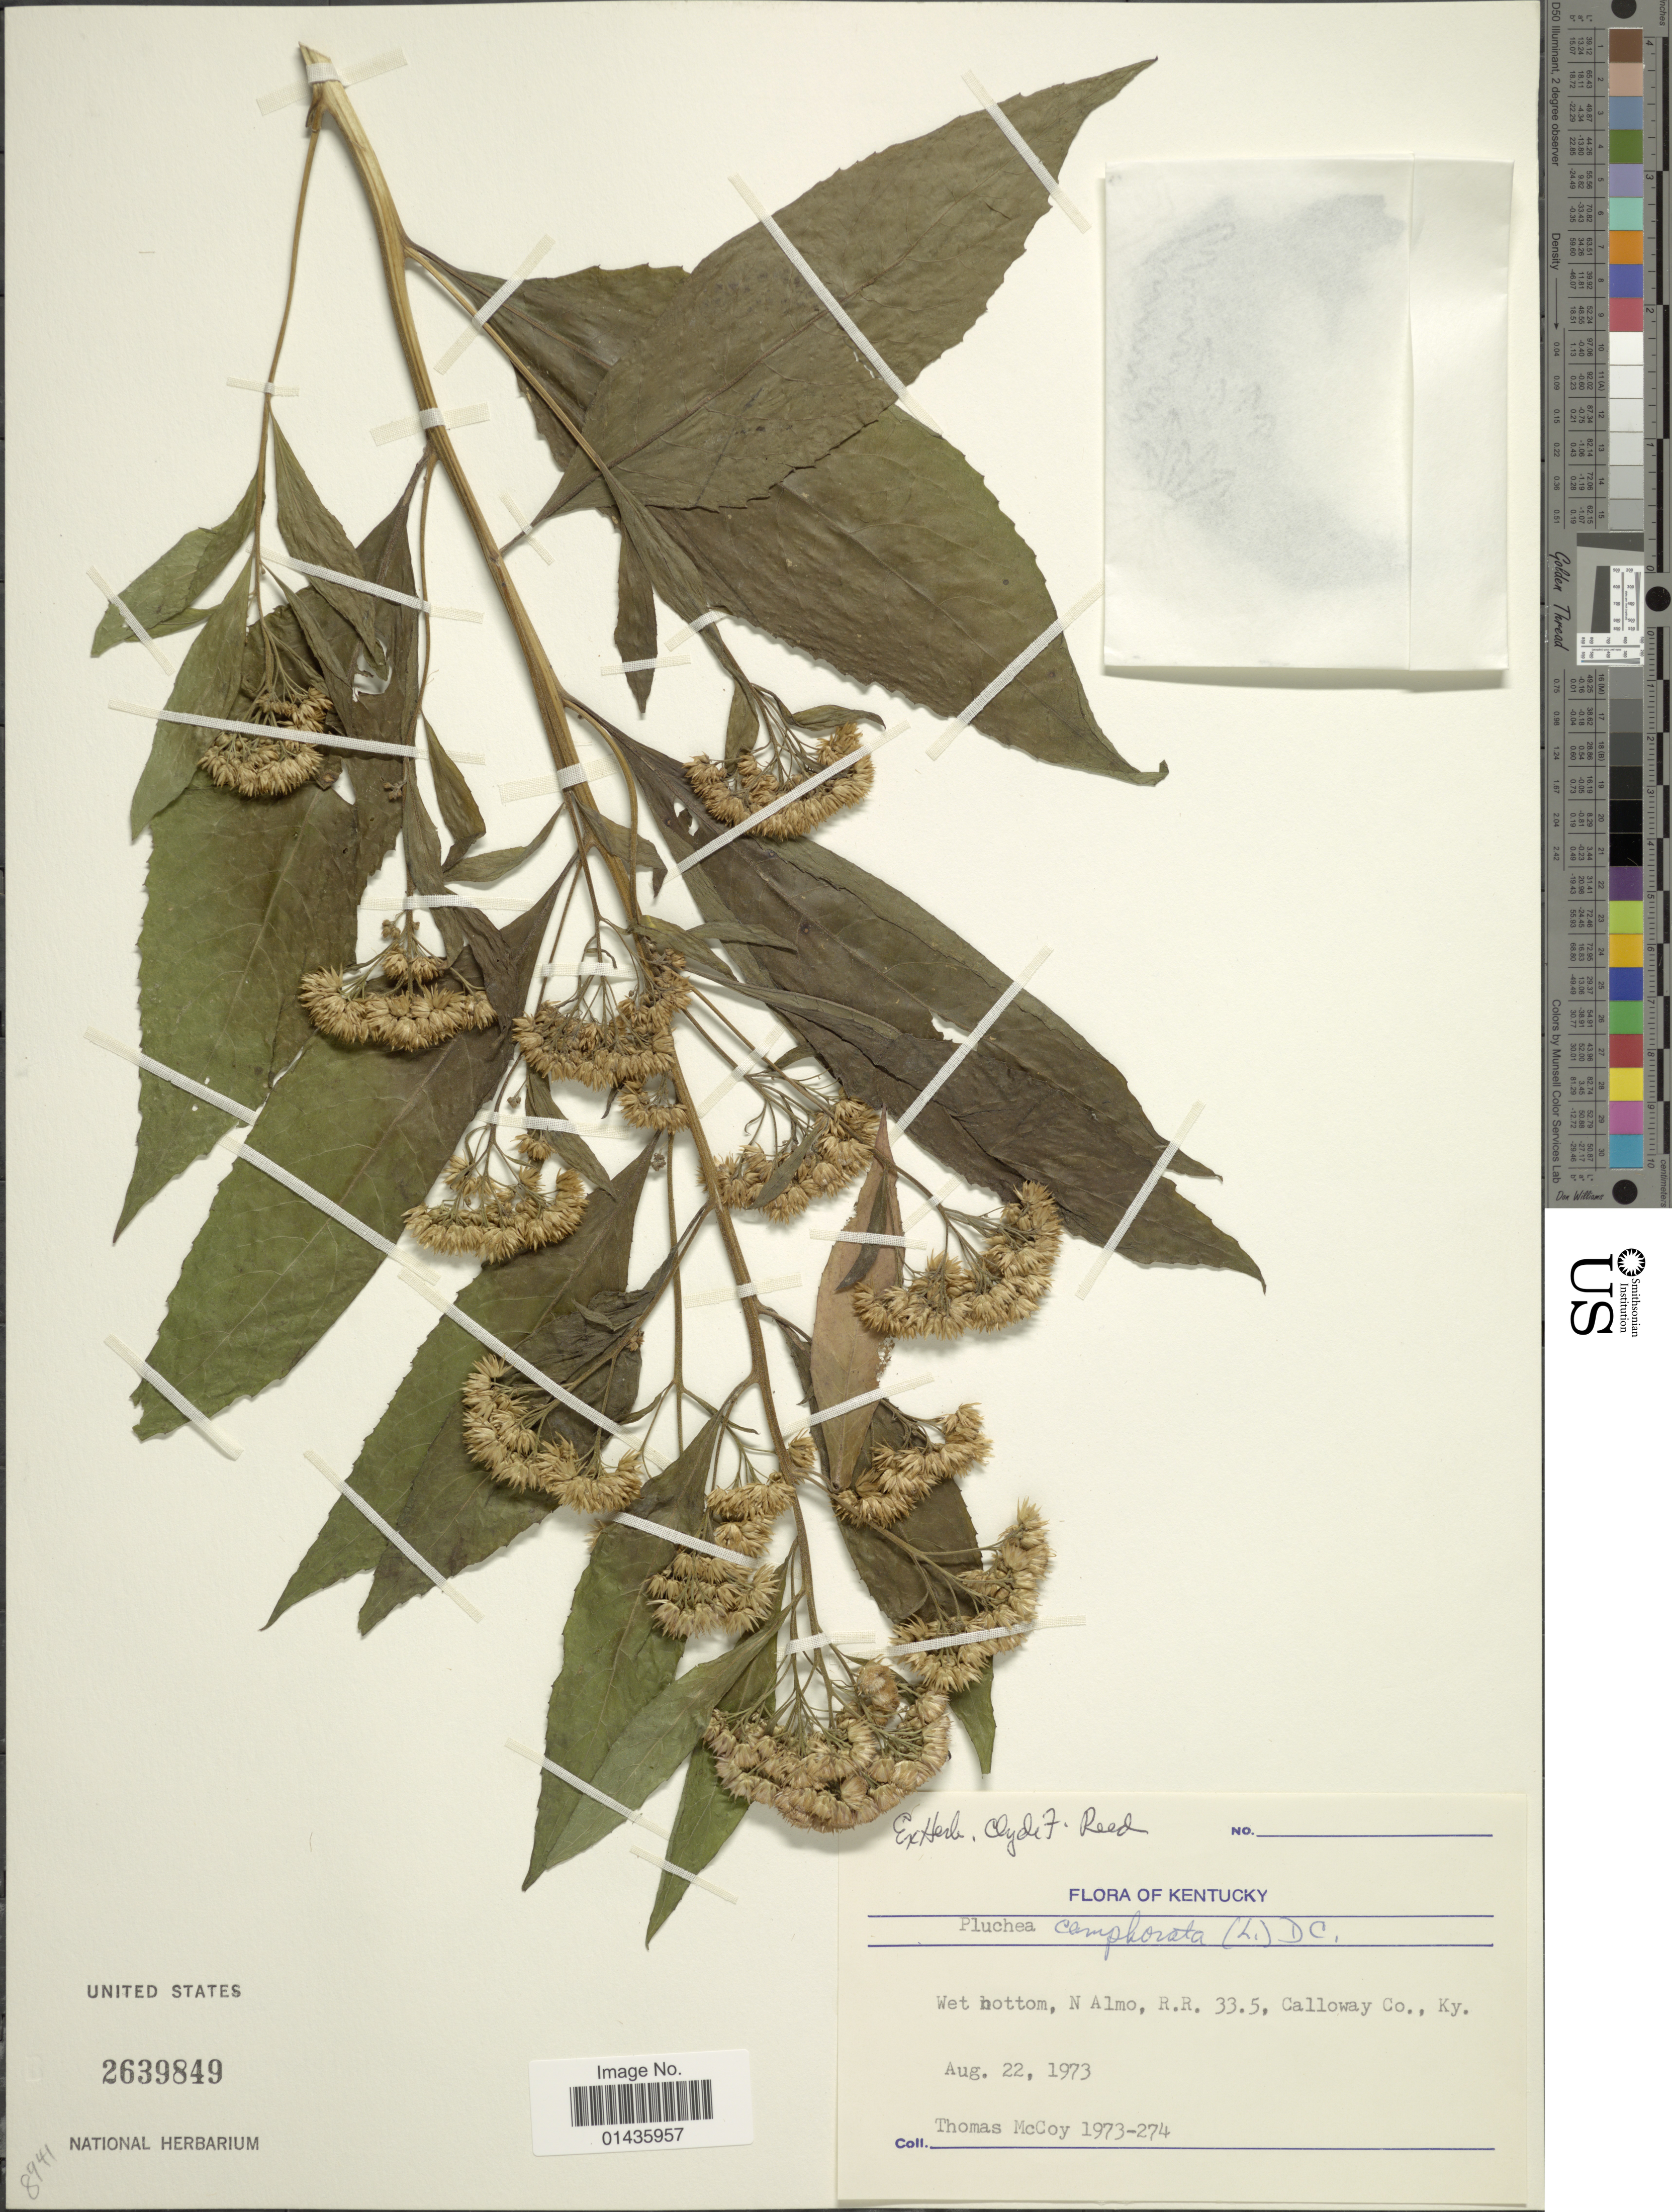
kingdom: Plantae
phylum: Tracheophyta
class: Magnoliopsida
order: Asterales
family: Asteraceae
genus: Pluchea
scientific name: Pluchea camphorata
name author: (L.) DC.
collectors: T. N. McCoy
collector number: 1973-274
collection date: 1973-08-22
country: United States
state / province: Kentucky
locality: N Almo, R. R. 33.5, Calloway Co., Ky.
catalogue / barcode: US 2639849